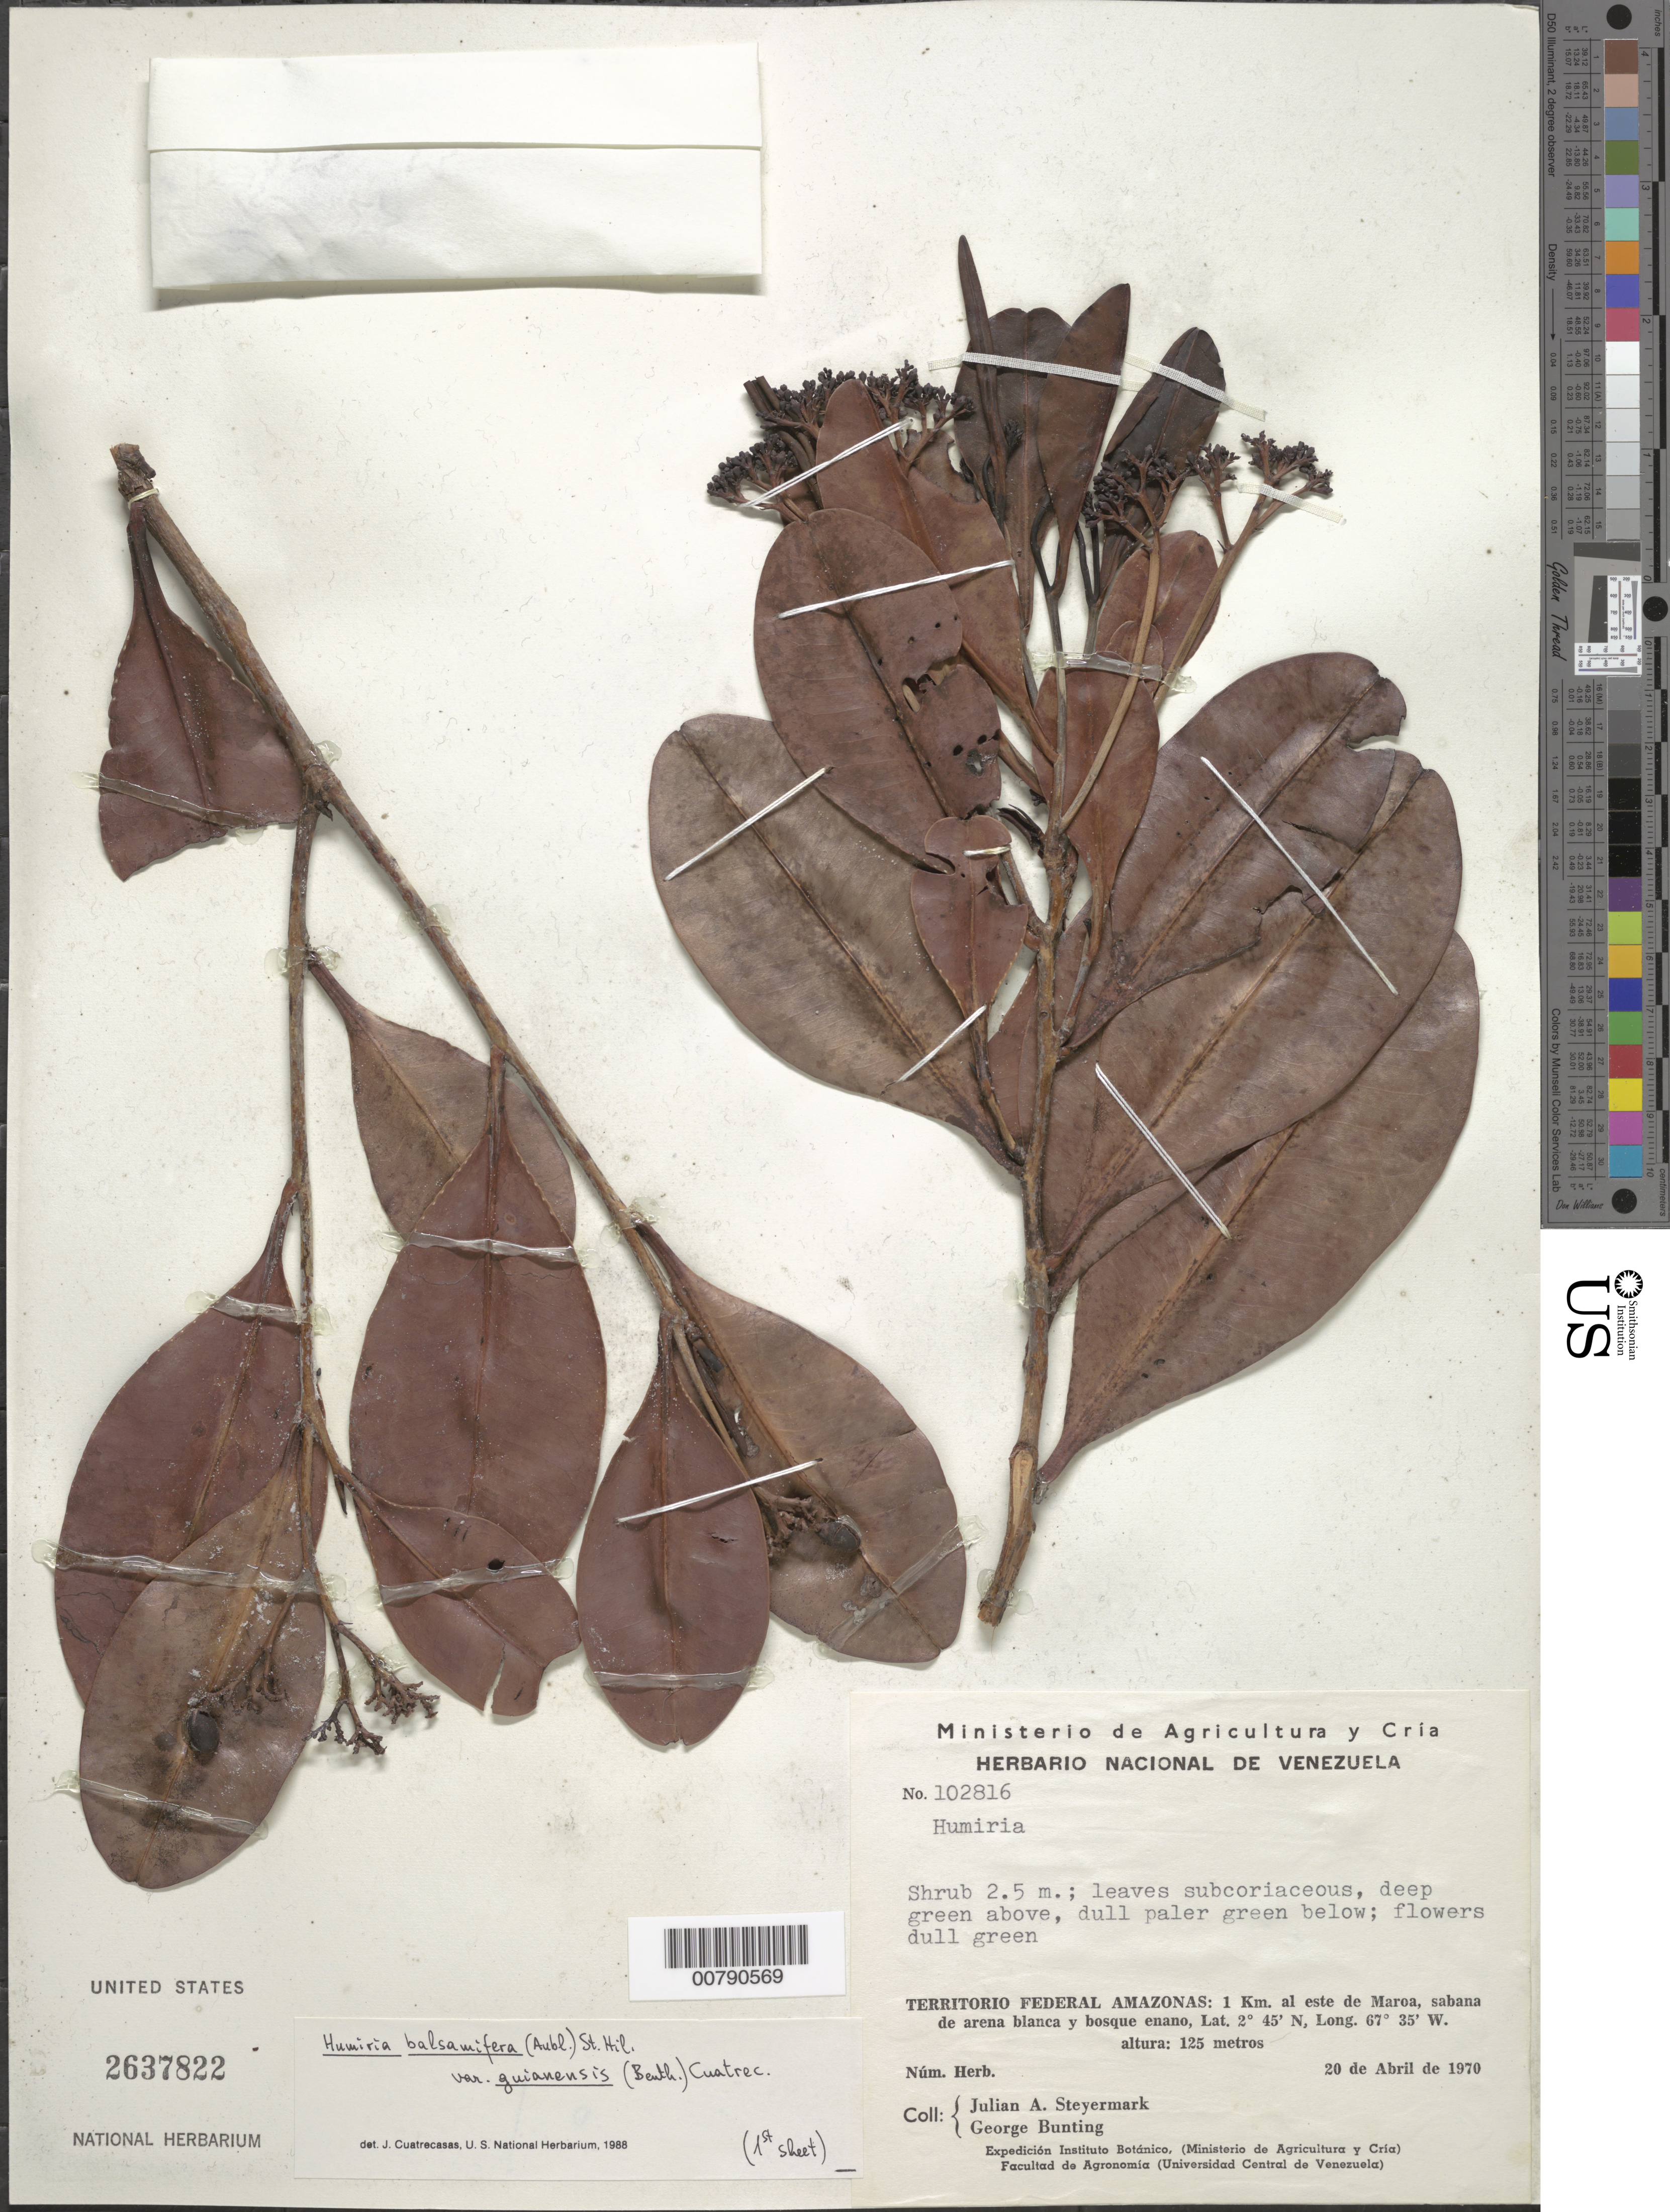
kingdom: Plantae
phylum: Tracheophyta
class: Magnoliopsida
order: Malpighiales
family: Humiriaceae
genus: Humiria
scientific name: Humiria balsamifera var. guianensis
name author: (Benth.) Cuatrec.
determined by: Cuatrecasas, J.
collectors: J. Steyermark & G. S. Bunting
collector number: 102816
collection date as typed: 20-Apr-70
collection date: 1970-04-20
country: Venezuela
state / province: Amazonas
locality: Maroa, 1 km E of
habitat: White sand savanna and dwarf forest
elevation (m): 125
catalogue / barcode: US 2637822